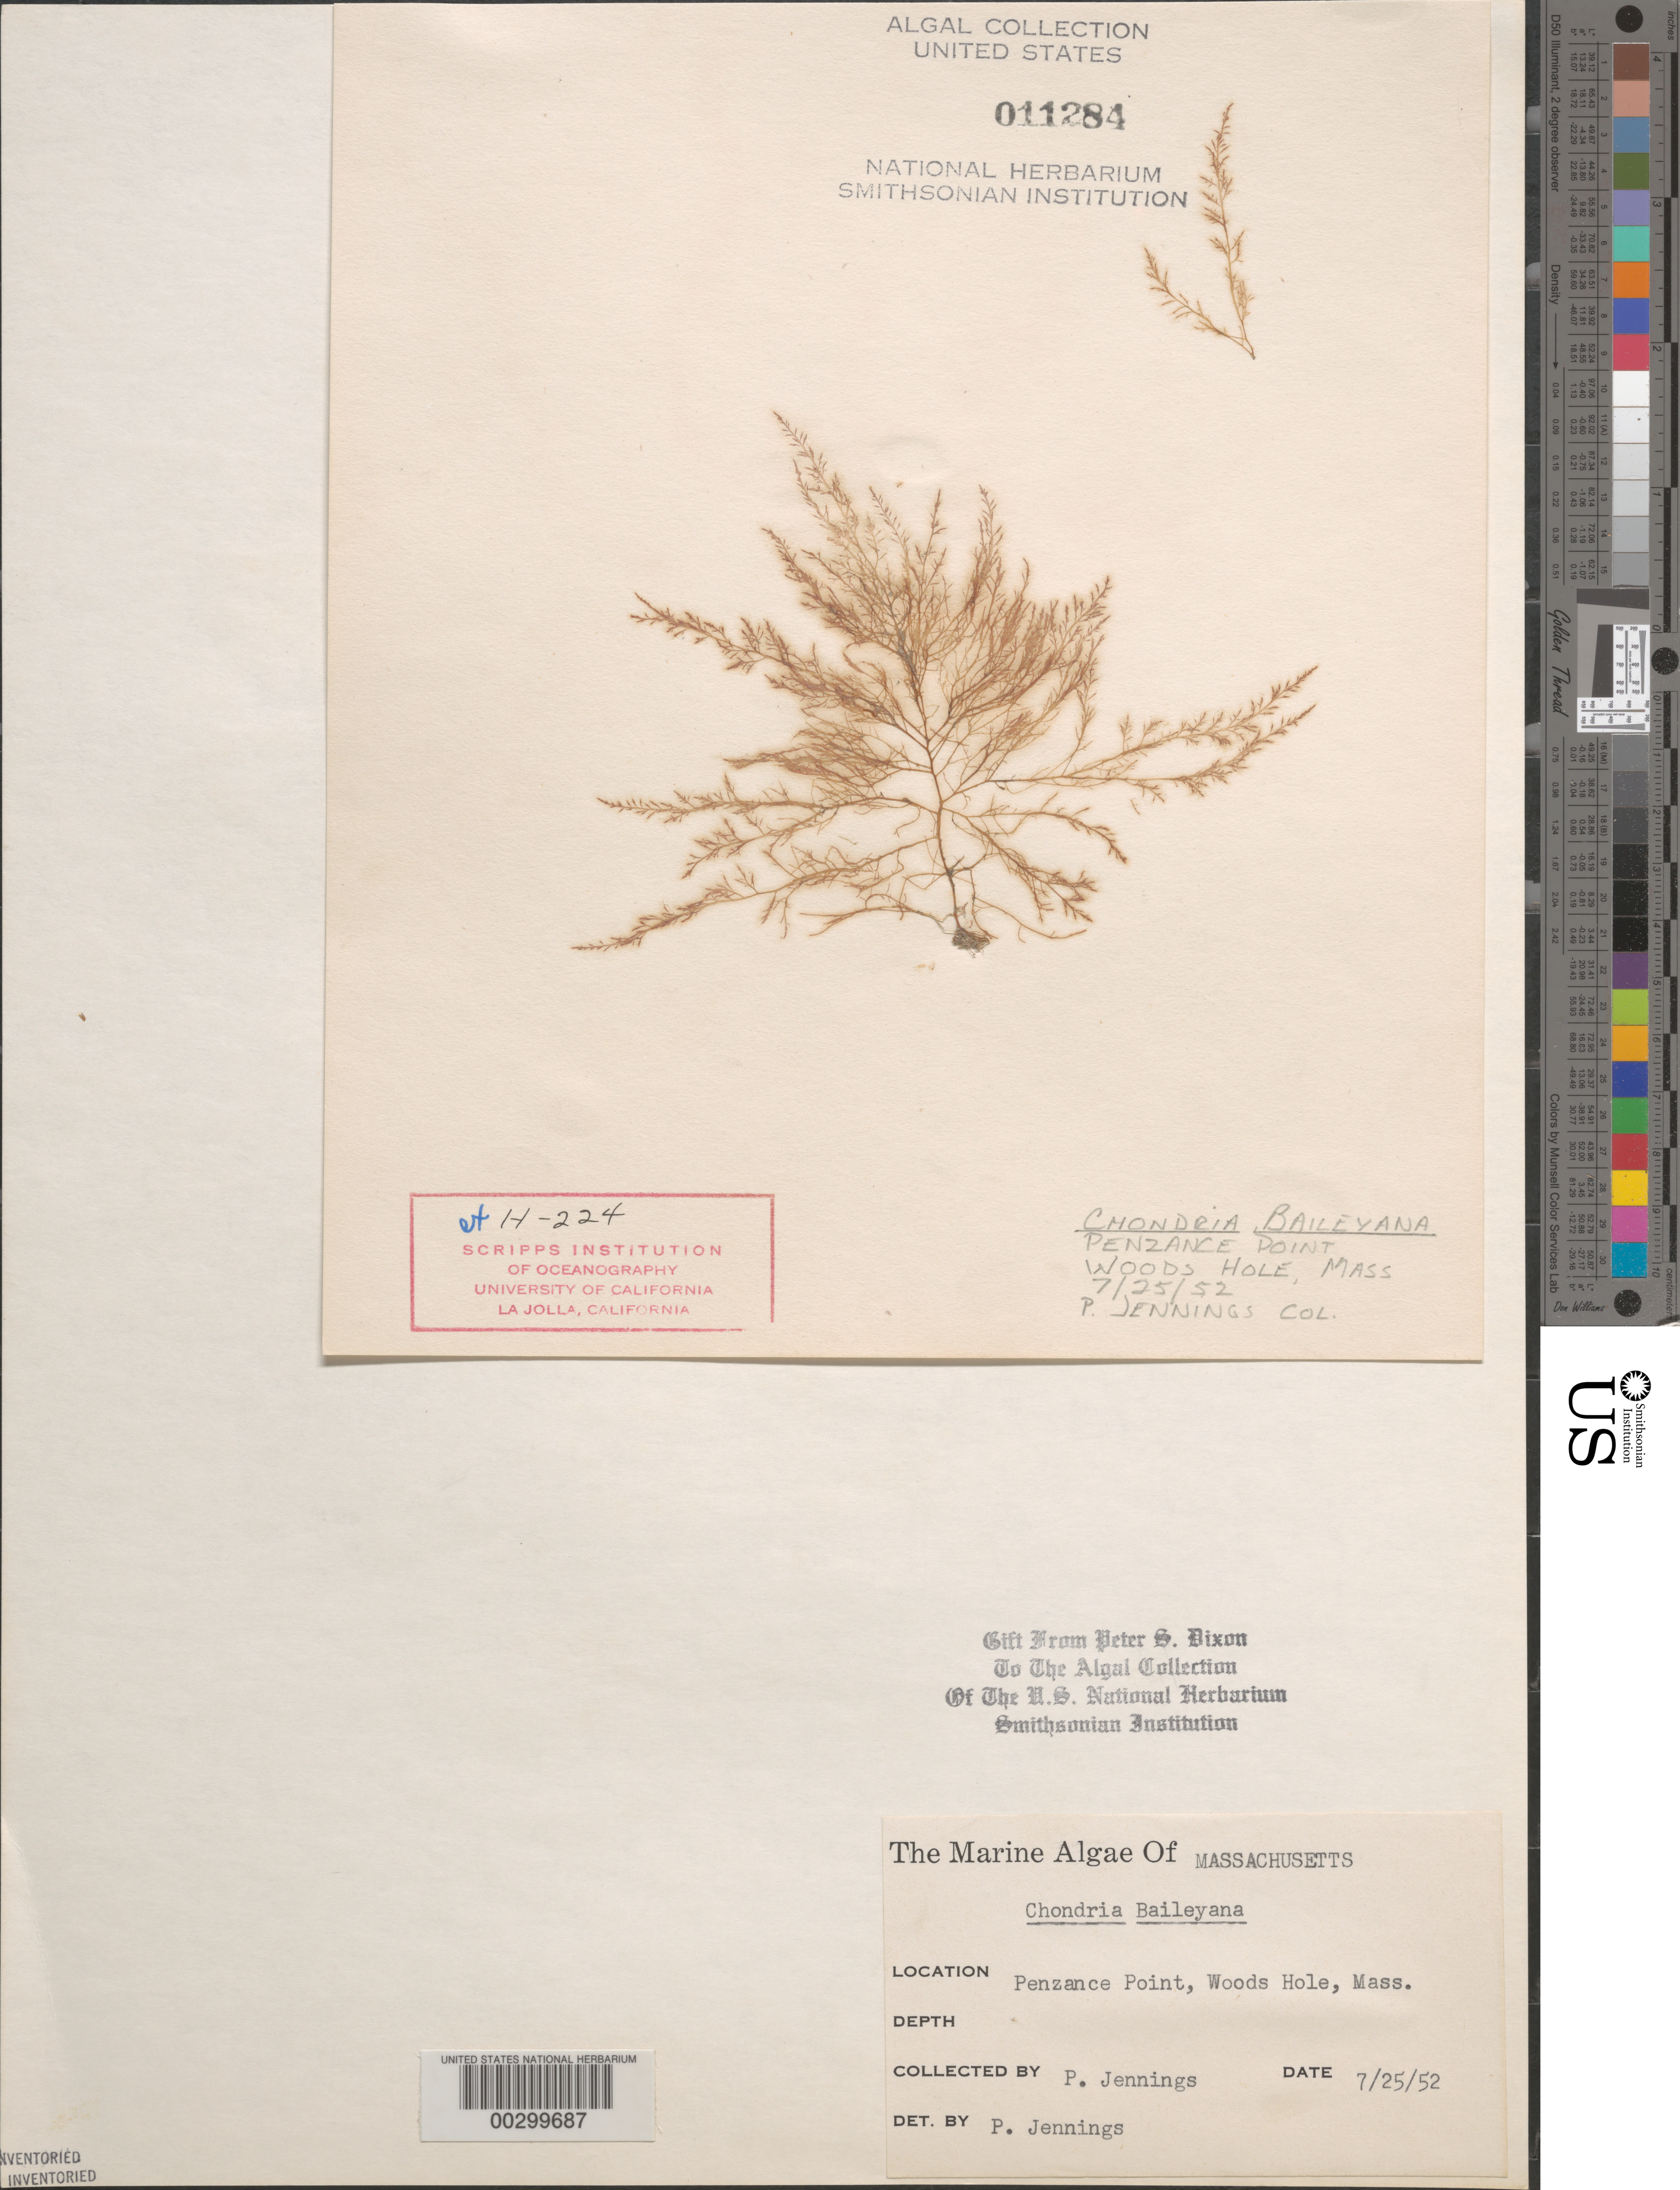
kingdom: Plantae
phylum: Rhodophyta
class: Florideophyceae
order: Ceramiales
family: Rhodomelaceae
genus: Chondria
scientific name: Chondria baileyana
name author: (Mont.) Harv.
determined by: Jennings, P.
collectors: P. Jennings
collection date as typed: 25 Jul 1952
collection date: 1952-07-25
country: United States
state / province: Massachusetts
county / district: Barnstable County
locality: Woods Hole, Penzance Point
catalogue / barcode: US 11284